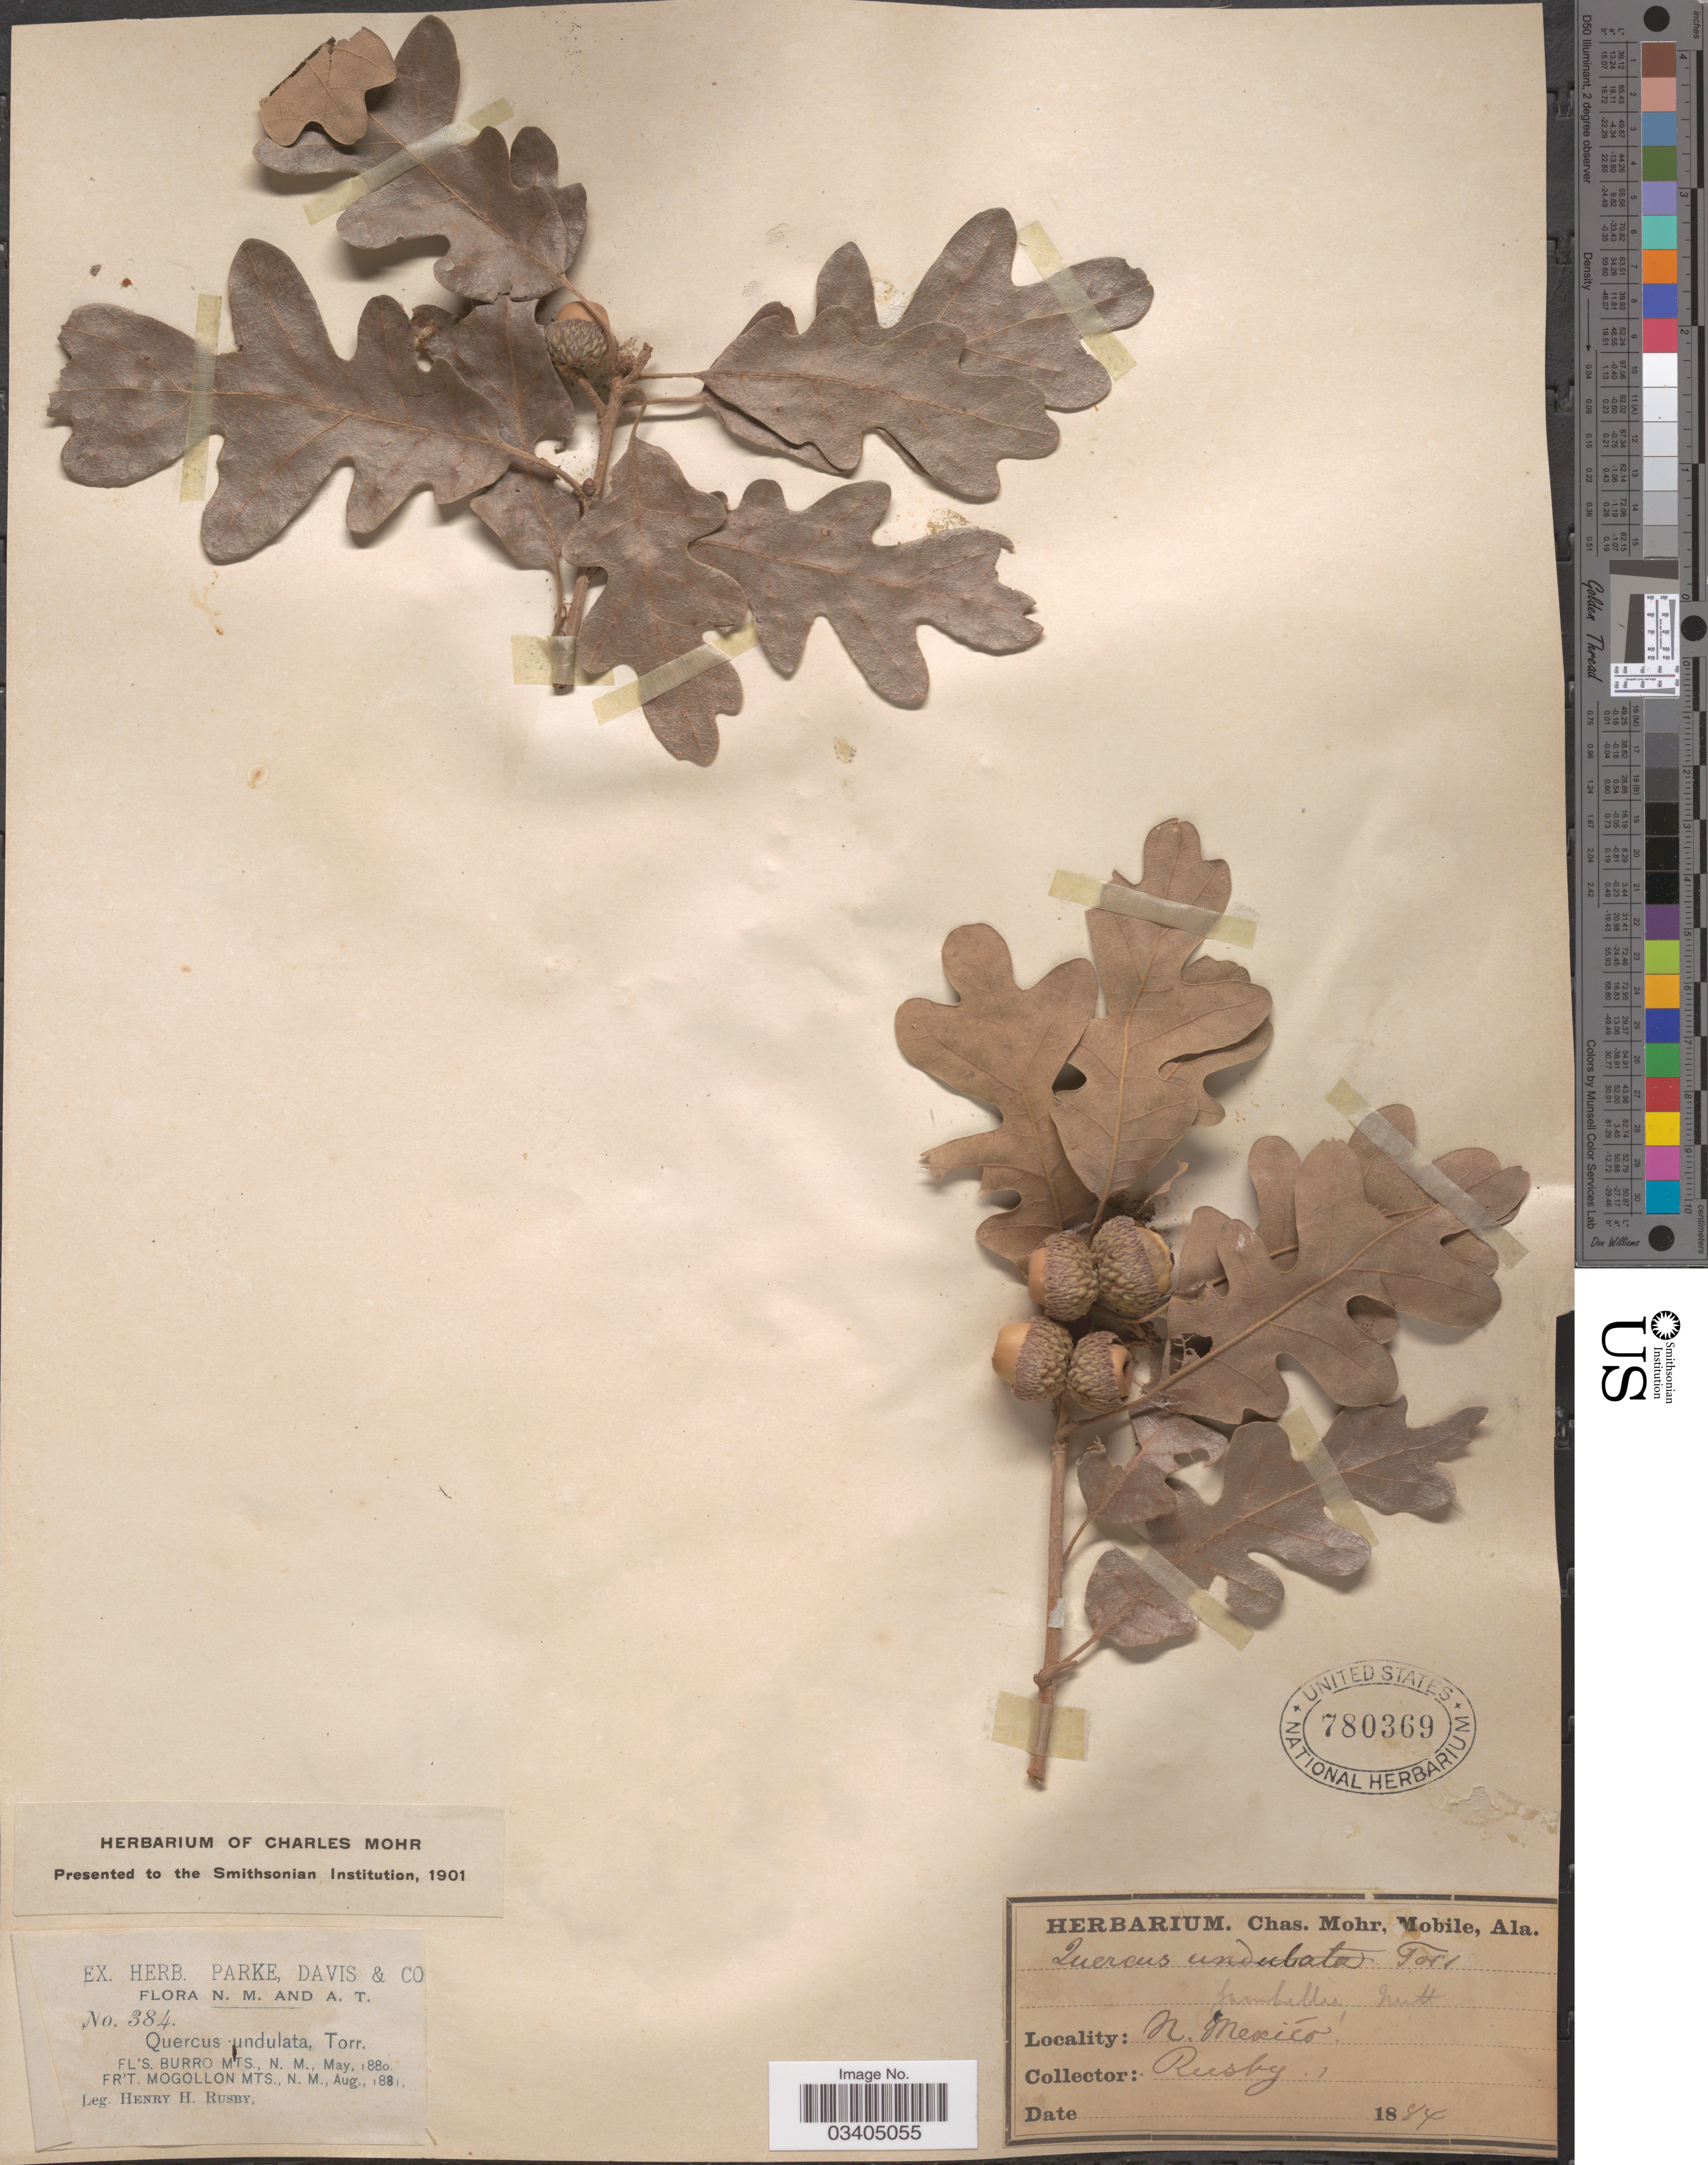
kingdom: Plantae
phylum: Tracheophyta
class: Magnoliopsida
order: Fagales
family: Fagaceae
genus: Quercus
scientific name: Quercus gambelii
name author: Nutt.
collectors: H. H. Rusby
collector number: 384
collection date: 1884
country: United States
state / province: New Mexico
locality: Burro Mts. Mogollon Mts.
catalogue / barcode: US 780369